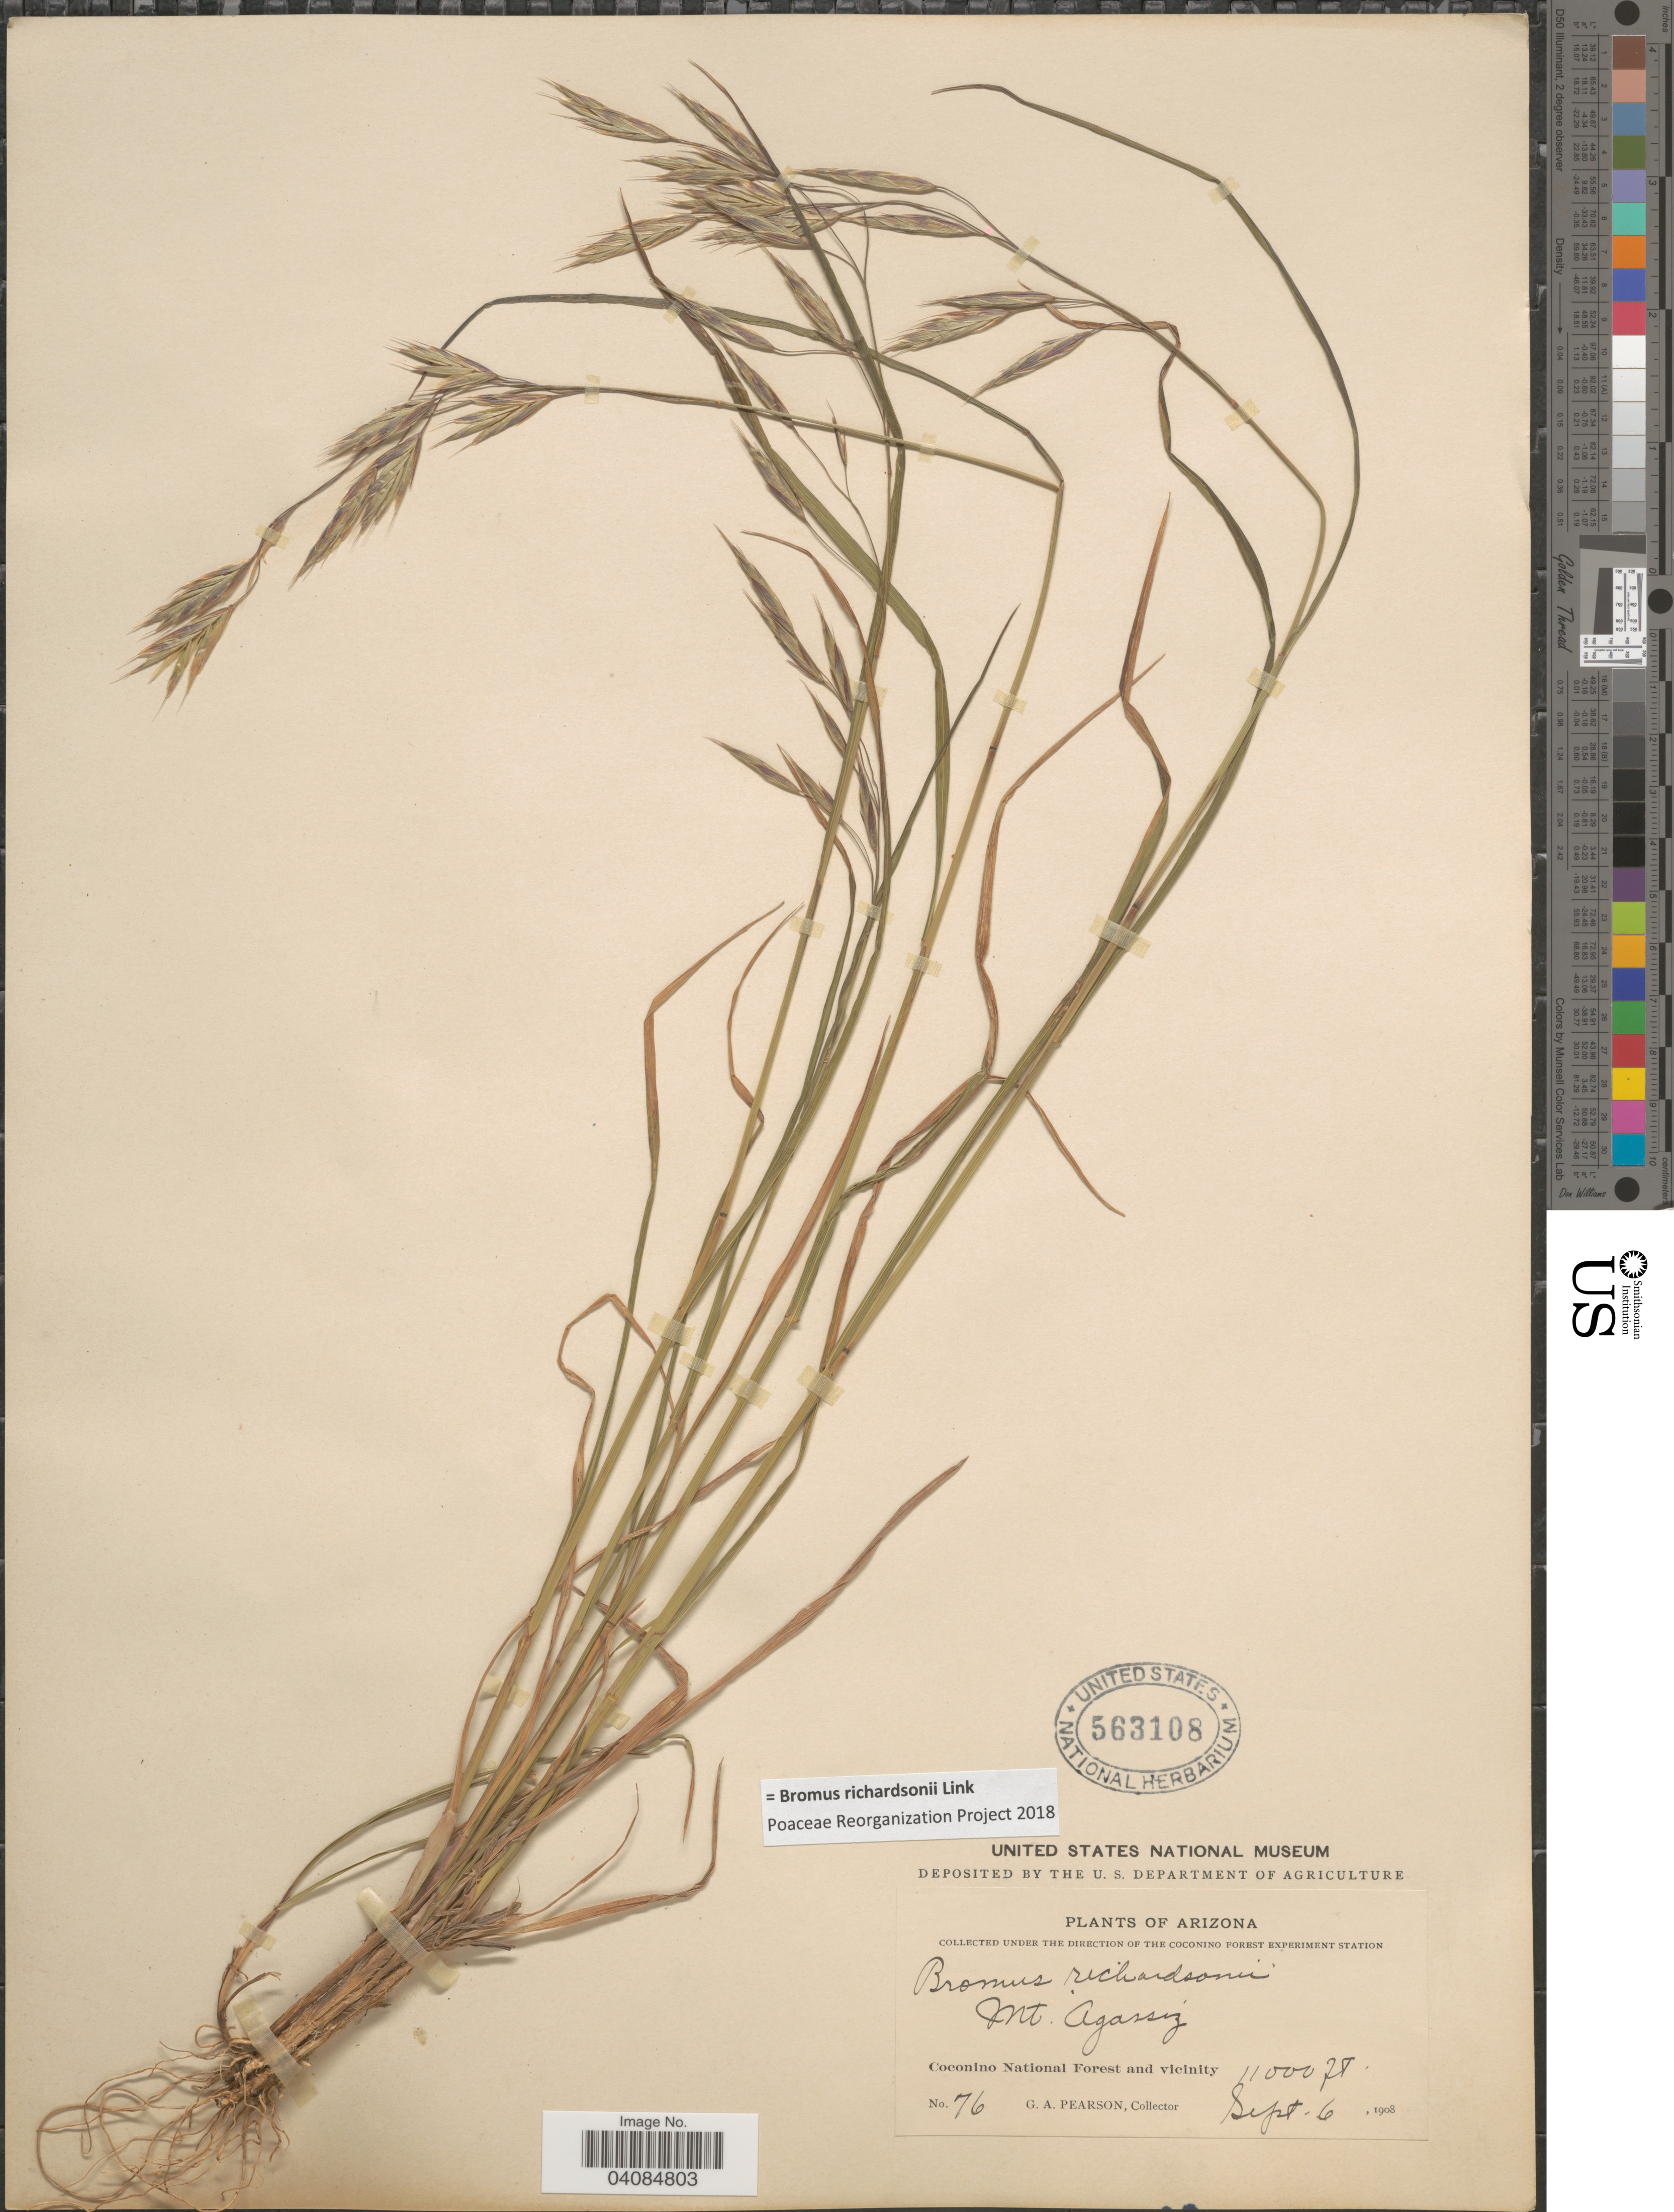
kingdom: Plantae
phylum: Tracheophyta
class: Liliopsida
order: Poales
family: Poaceae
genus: Bromus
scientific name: Bromus richardsonii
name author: Link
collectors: G. Pearson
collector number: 76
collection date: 1908-09-06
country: United States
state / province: Arizona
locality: Coconino Forest Experiment Station. Mt. Agassiz. Coconino National Forest and vicinity.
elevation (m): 3353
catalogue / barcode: US 563108